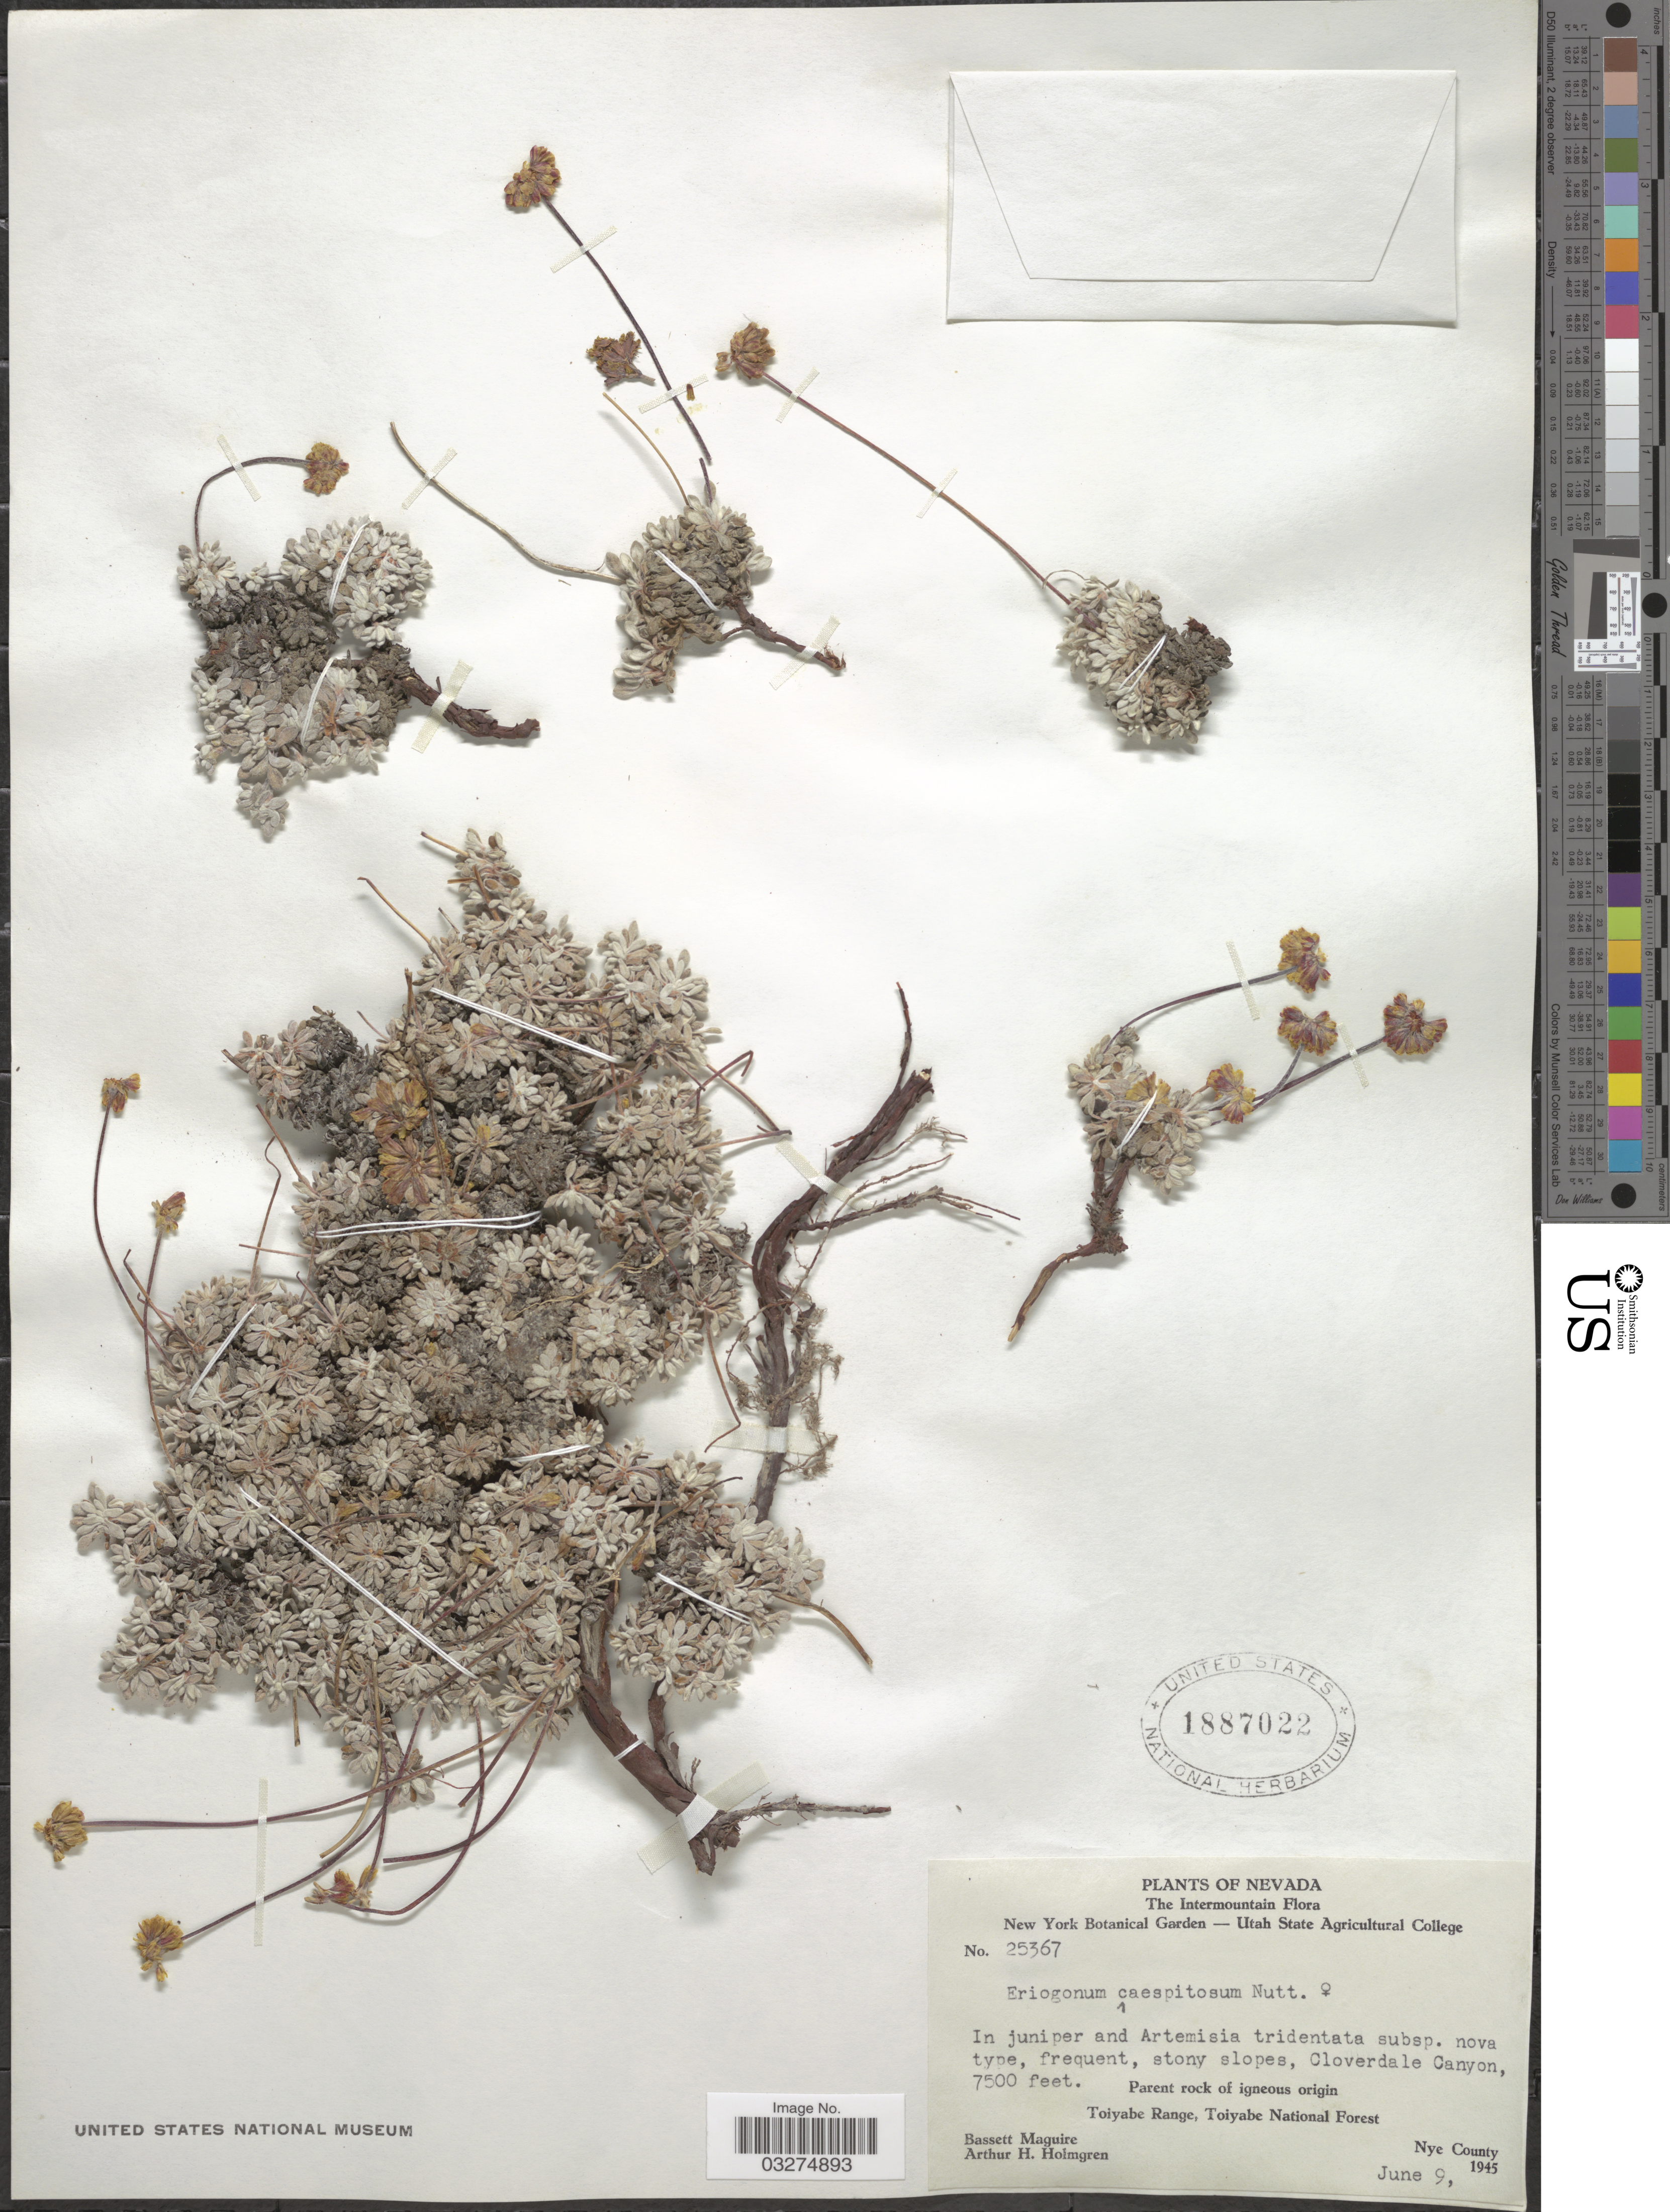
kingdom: Plantae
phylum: Tracheophyta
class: Magnoliopsida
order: Caryophyllales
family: Polygonaceae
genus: Eriogonum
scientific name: Eriogonum caespitosum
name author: Nutt.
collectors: B. Maguire & A. H. Holmgren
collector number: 25367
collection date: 1945-06-09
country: United States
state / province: Nevada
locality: The Intermountain. Cloverdale Canyon. Toiyabe Range, Toiyabe National Forest. Nye County.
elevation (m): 2286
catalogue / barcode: US 1887022